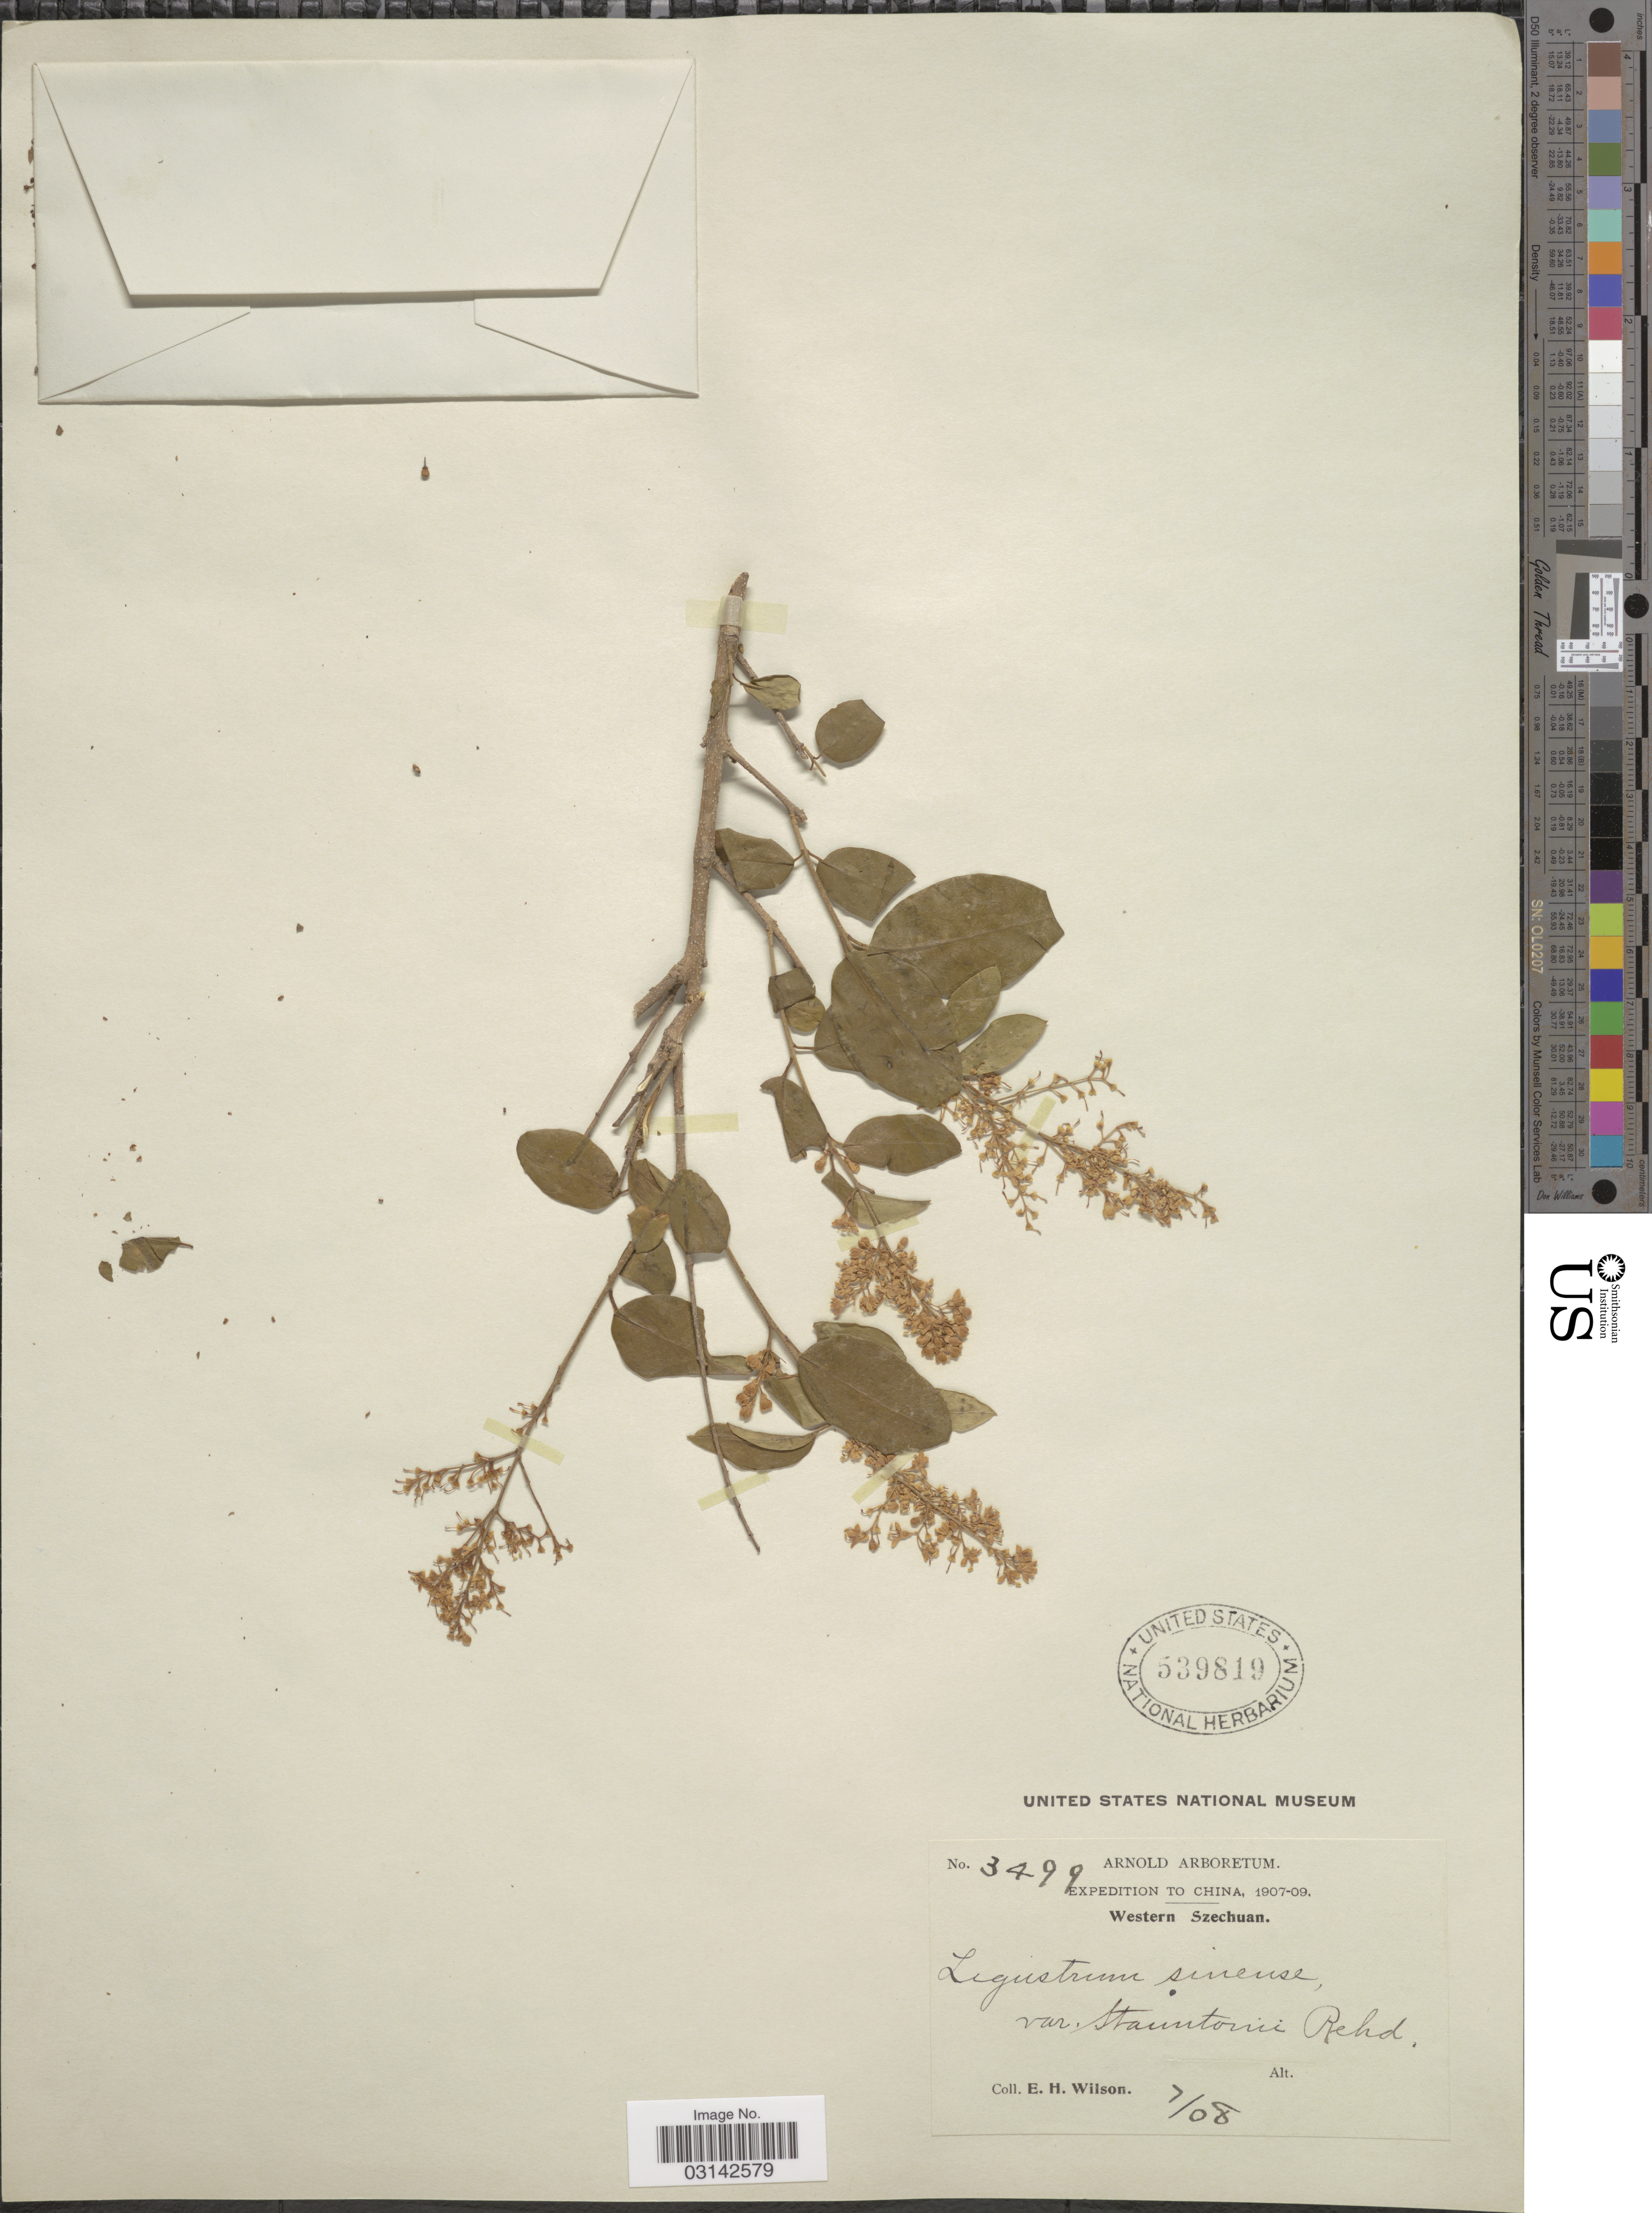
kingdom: Plantae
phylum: Tracheophyta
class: Magnoliopsida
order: Lamiales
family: Oleaceae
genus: Ligustrum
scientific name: Ligustrum sinense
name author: Lour.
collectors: E. Wilson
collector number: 3499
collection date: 1908-07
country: China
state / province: Sichuan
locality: Western Szechuan.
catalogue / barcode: US 539819